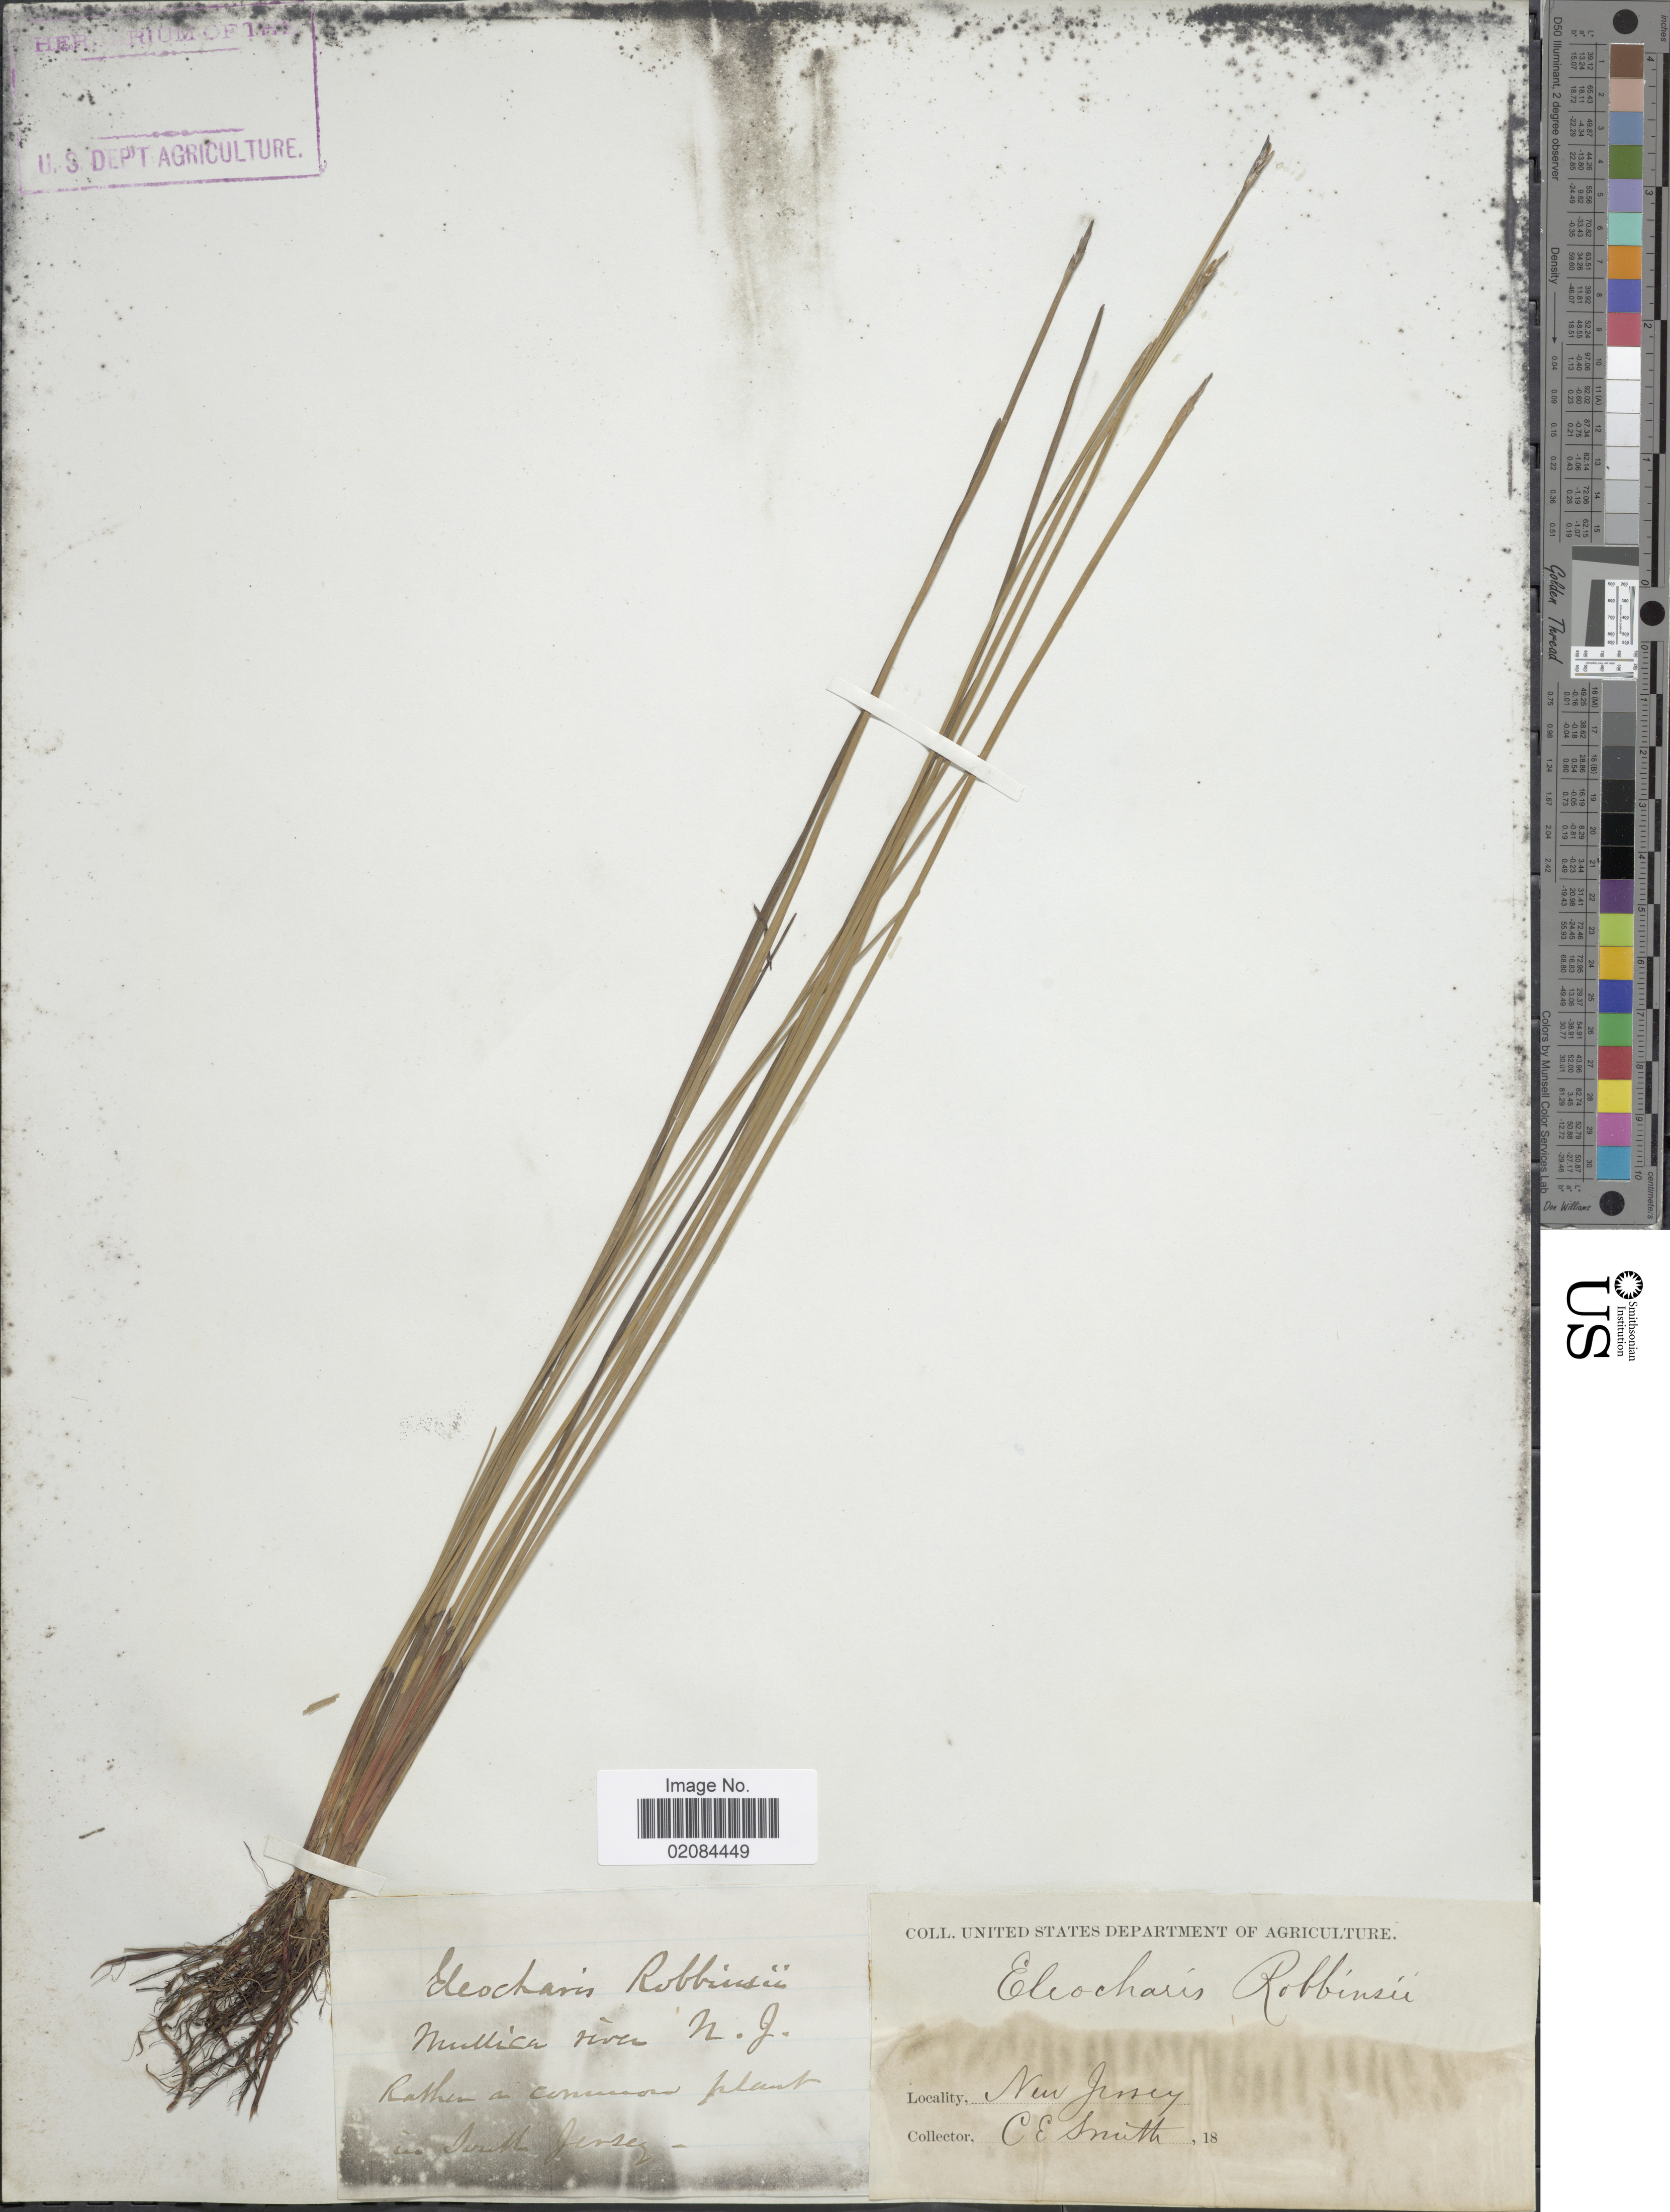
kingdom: Plantae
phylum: Tracheophyta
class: Liliopsida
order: Poales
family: Cyperaceae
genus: Eleocharis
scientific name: Eleocharis robbinsii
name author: Oakes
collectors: C. E. Smith Jr.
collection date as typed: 18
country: United States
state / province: New Jersey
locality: Mullica river, in South Jersey